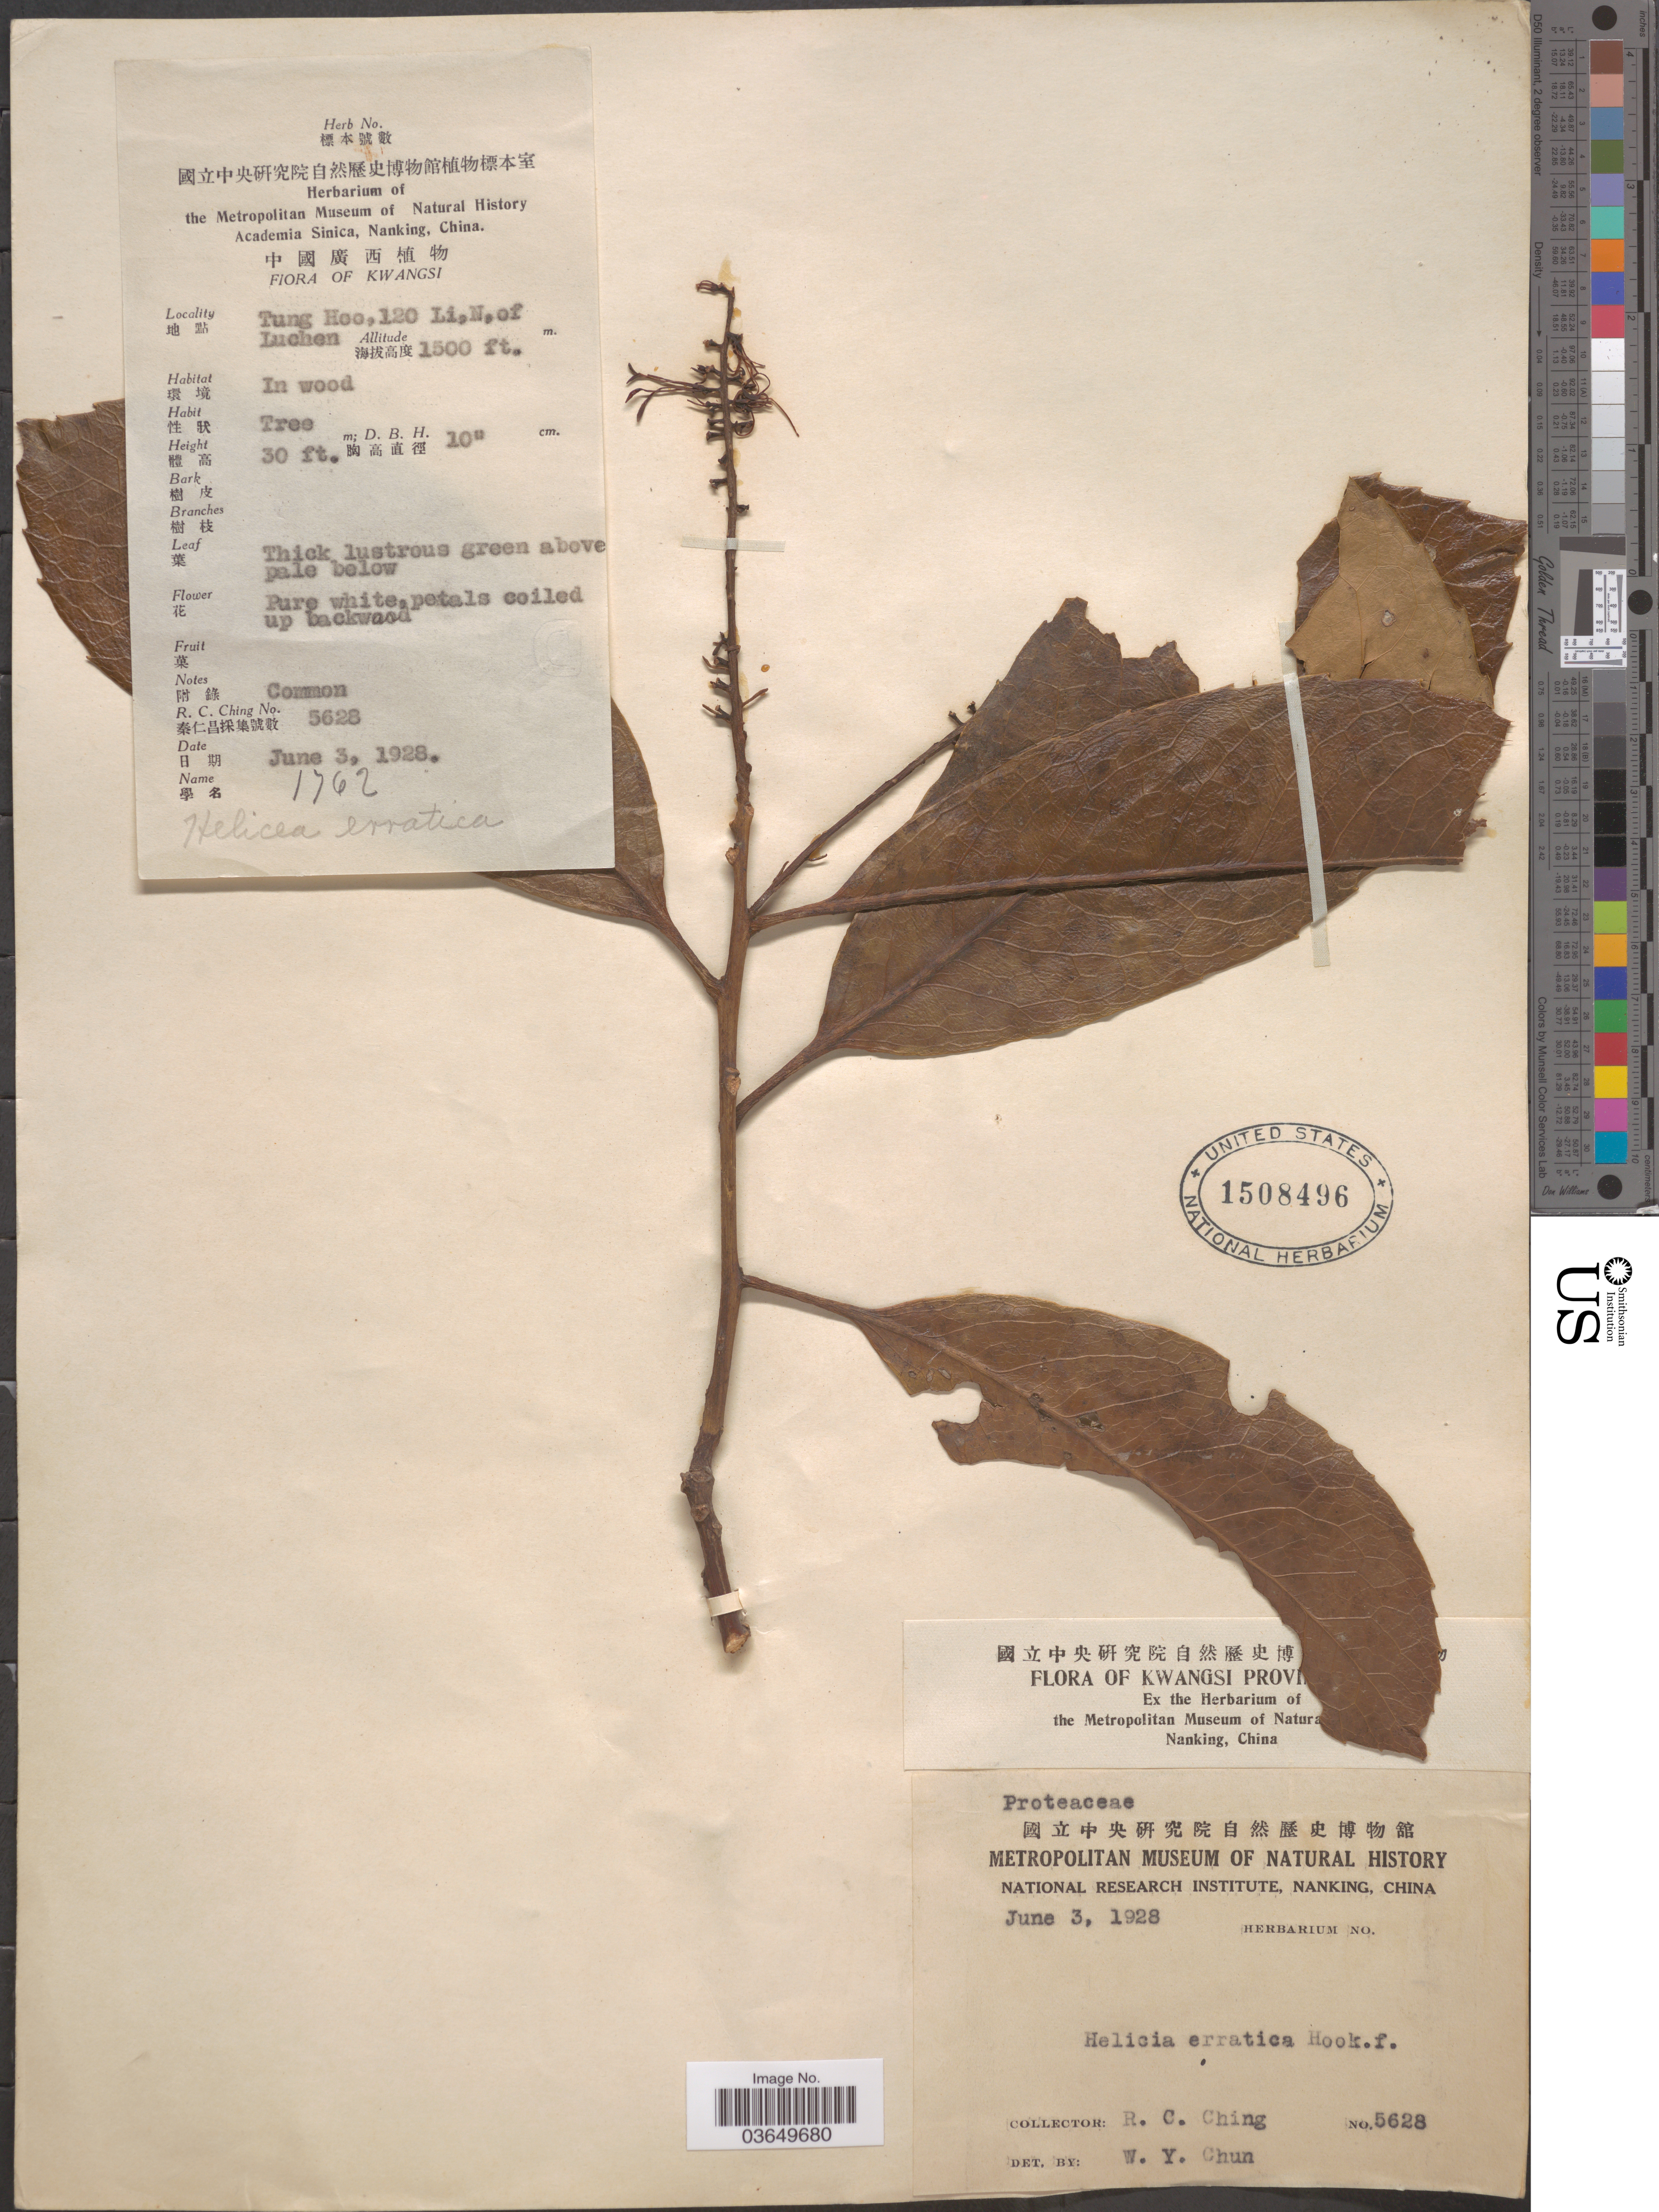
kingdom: Plantae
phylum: Tracheophyta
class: Magnoliopsida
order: Proteales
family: Proteaceae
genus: Helicia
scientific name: Helicia erratica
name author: Hook. f.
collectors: R. C. Ching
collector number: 5628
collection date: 1928-06-03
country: China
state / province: Guangxi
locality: Kwangsi Provi [illegible text]. Tung Hoo, 120 Li. N. of Luchen.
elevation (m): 457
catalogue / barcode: US 1508496